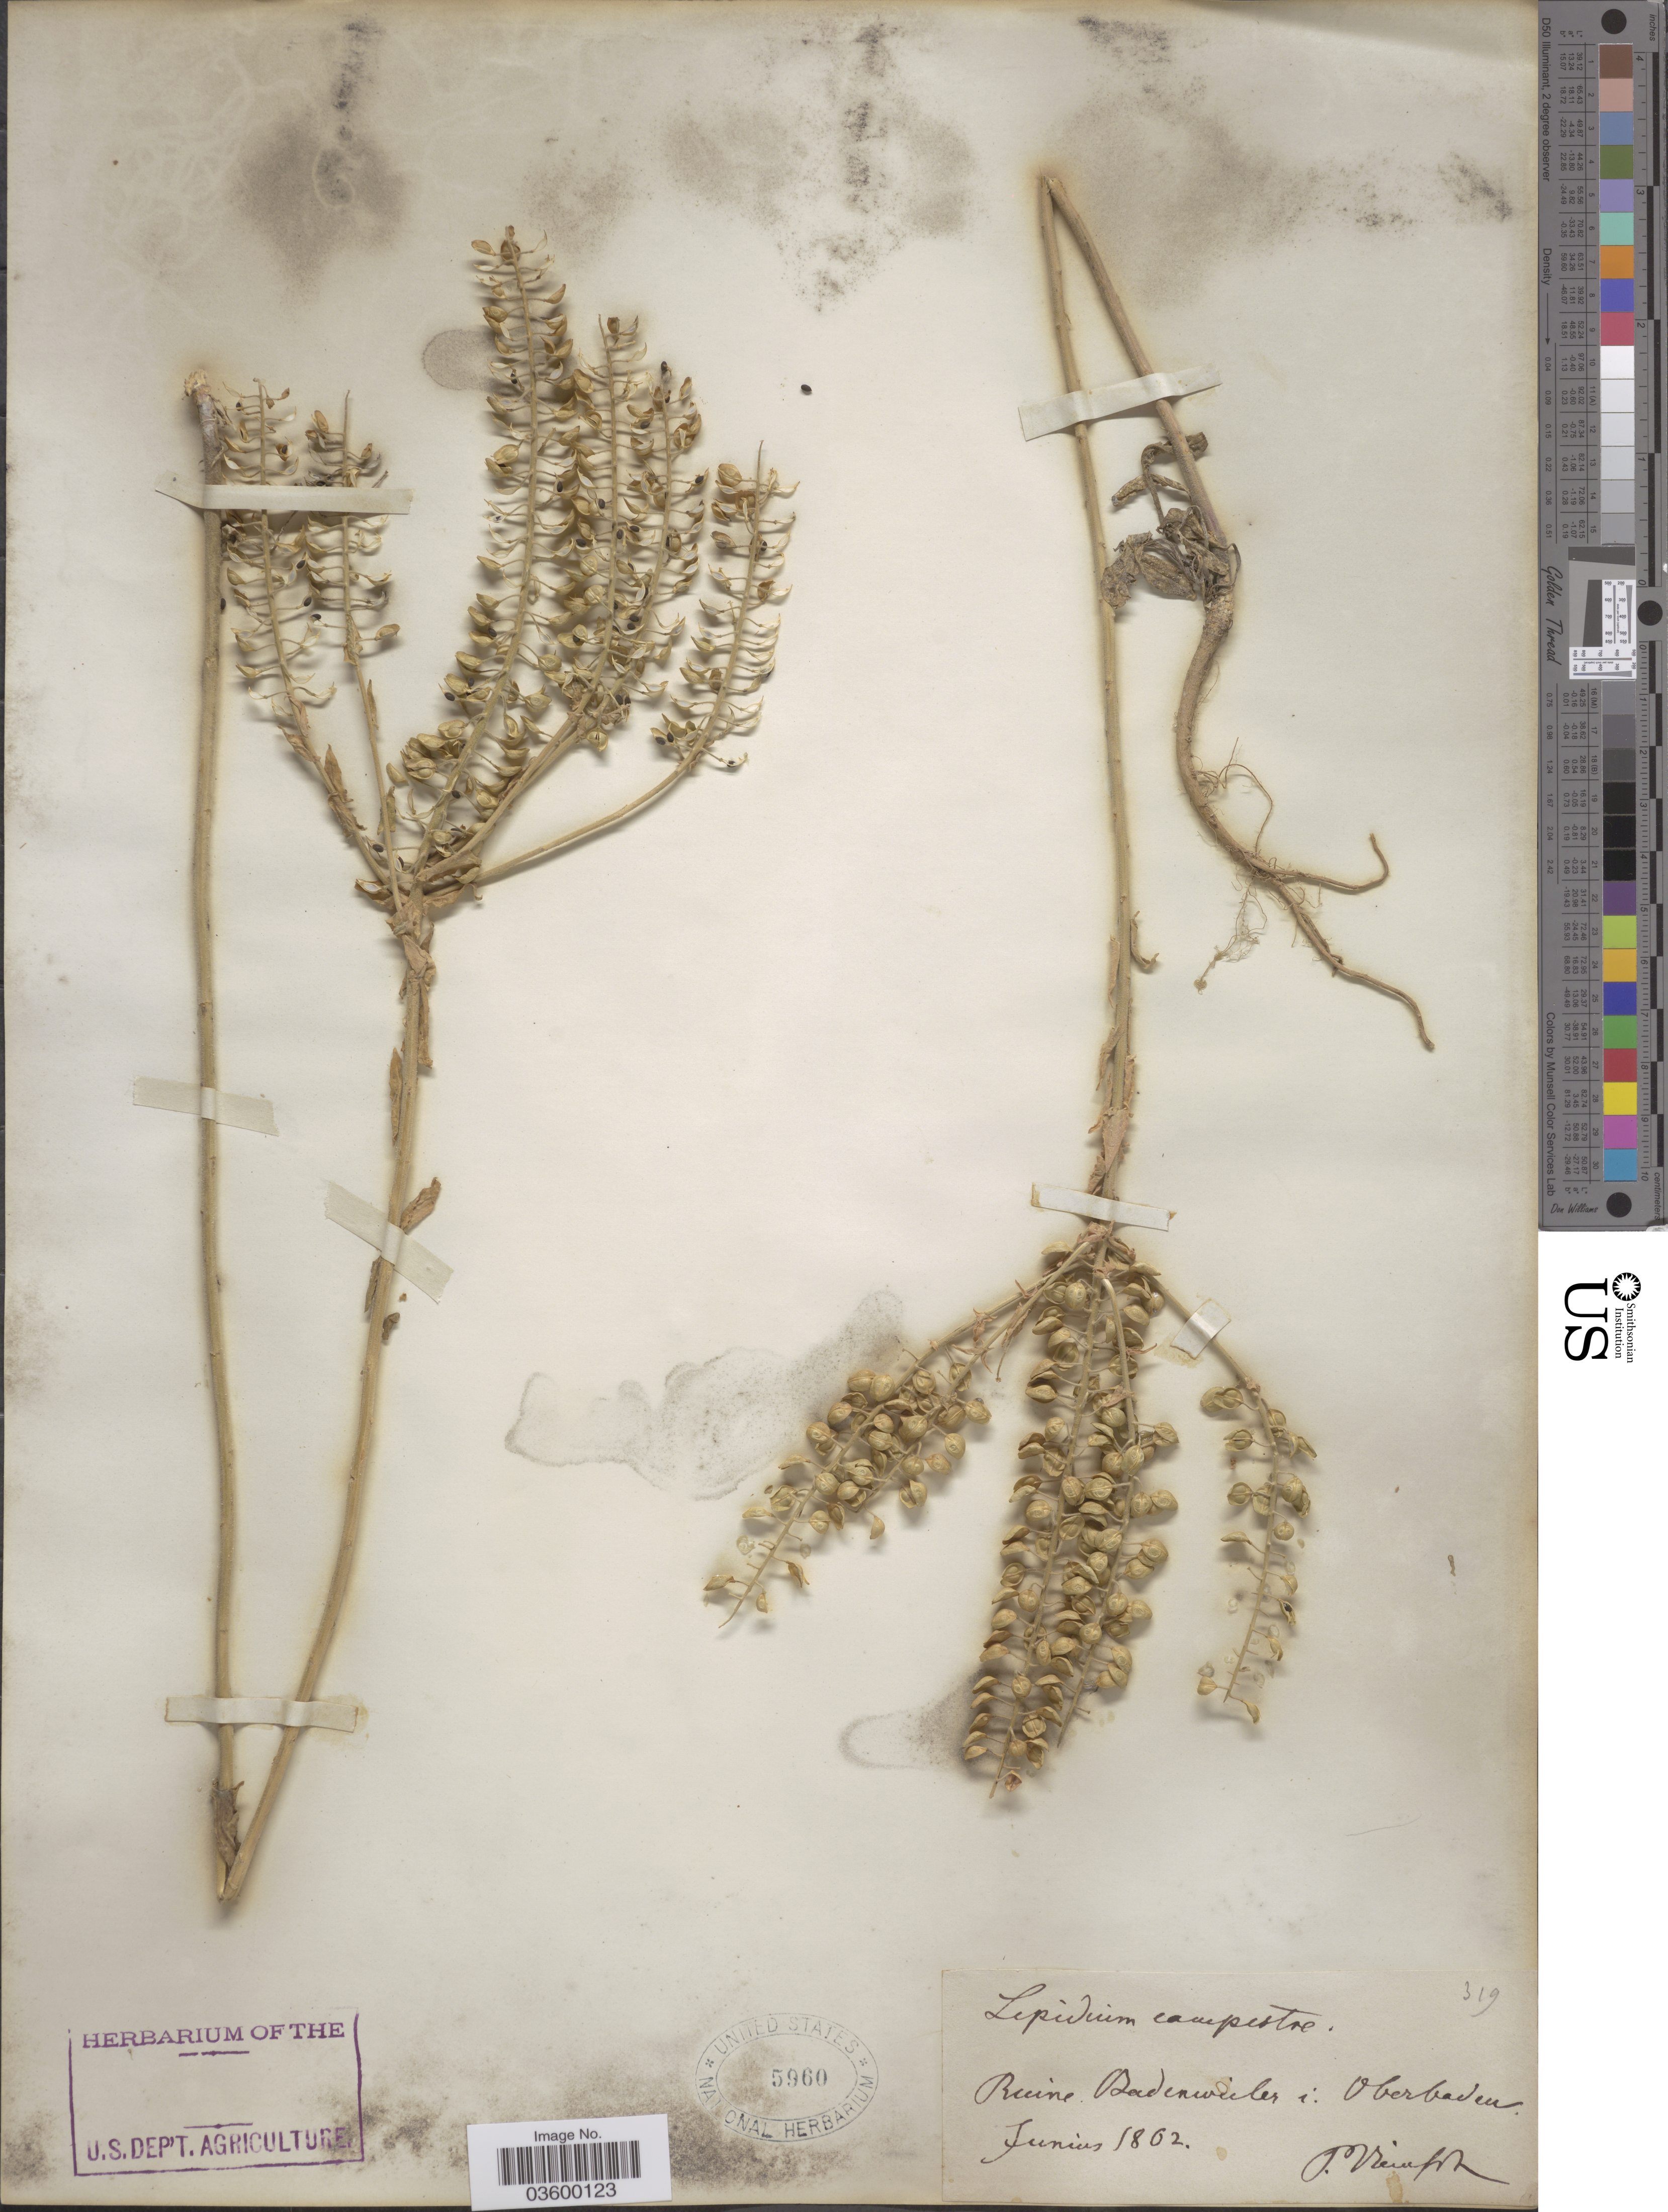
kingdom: Plantae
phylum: Tracheophyta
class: Magnoliopsida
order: Brassicales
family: Brassicaceae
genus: Lepidium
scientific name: Lepidium campestre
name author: (L.) W.T. Aiton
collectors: P. Reinsch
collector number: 319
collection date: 1862-06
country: Germany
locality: Ruine. Badenweiler i. Oberbaden.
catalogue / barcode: US 5960